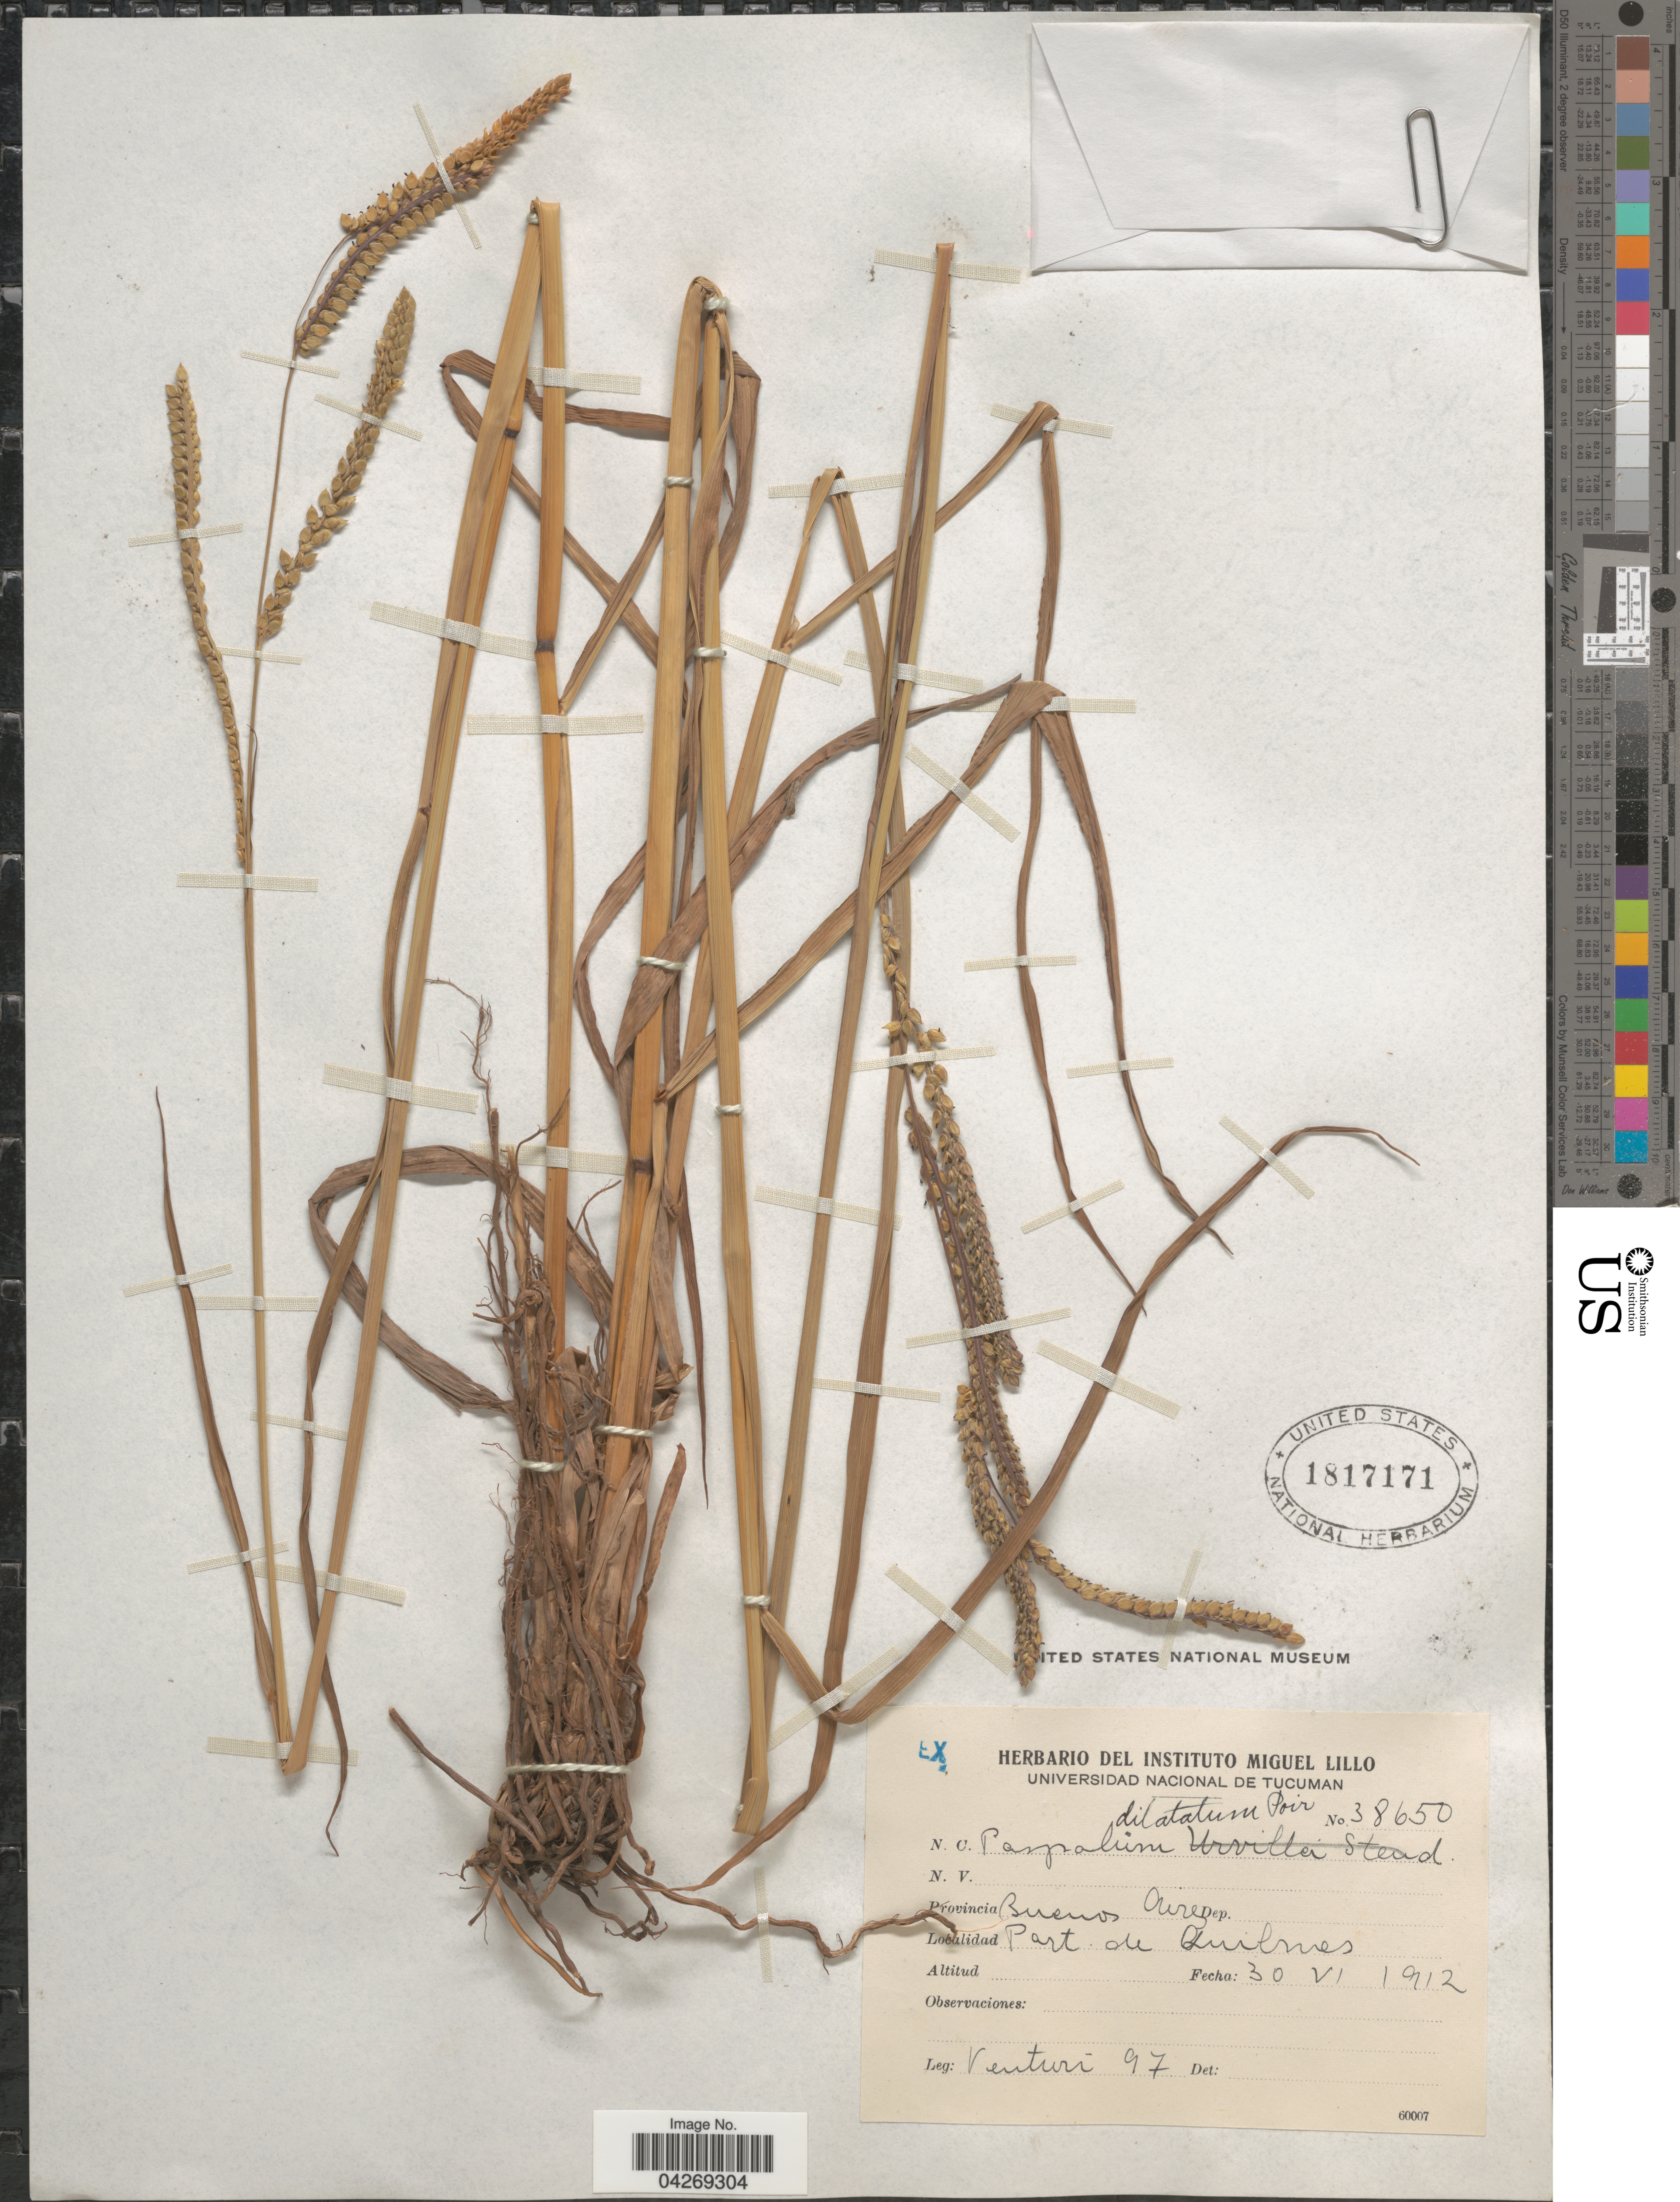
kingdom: Plantae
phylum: Tracheophyta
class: Liliopsida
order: Poales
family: Poaceae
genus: Paspalum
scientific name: Paspalum dilatatum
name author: Poir.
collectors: Venturi, --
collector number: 97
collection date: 1912-06-30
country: Argentina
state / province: Buenos Aires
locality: Part. de Quilmes.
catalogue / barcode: US 1817171